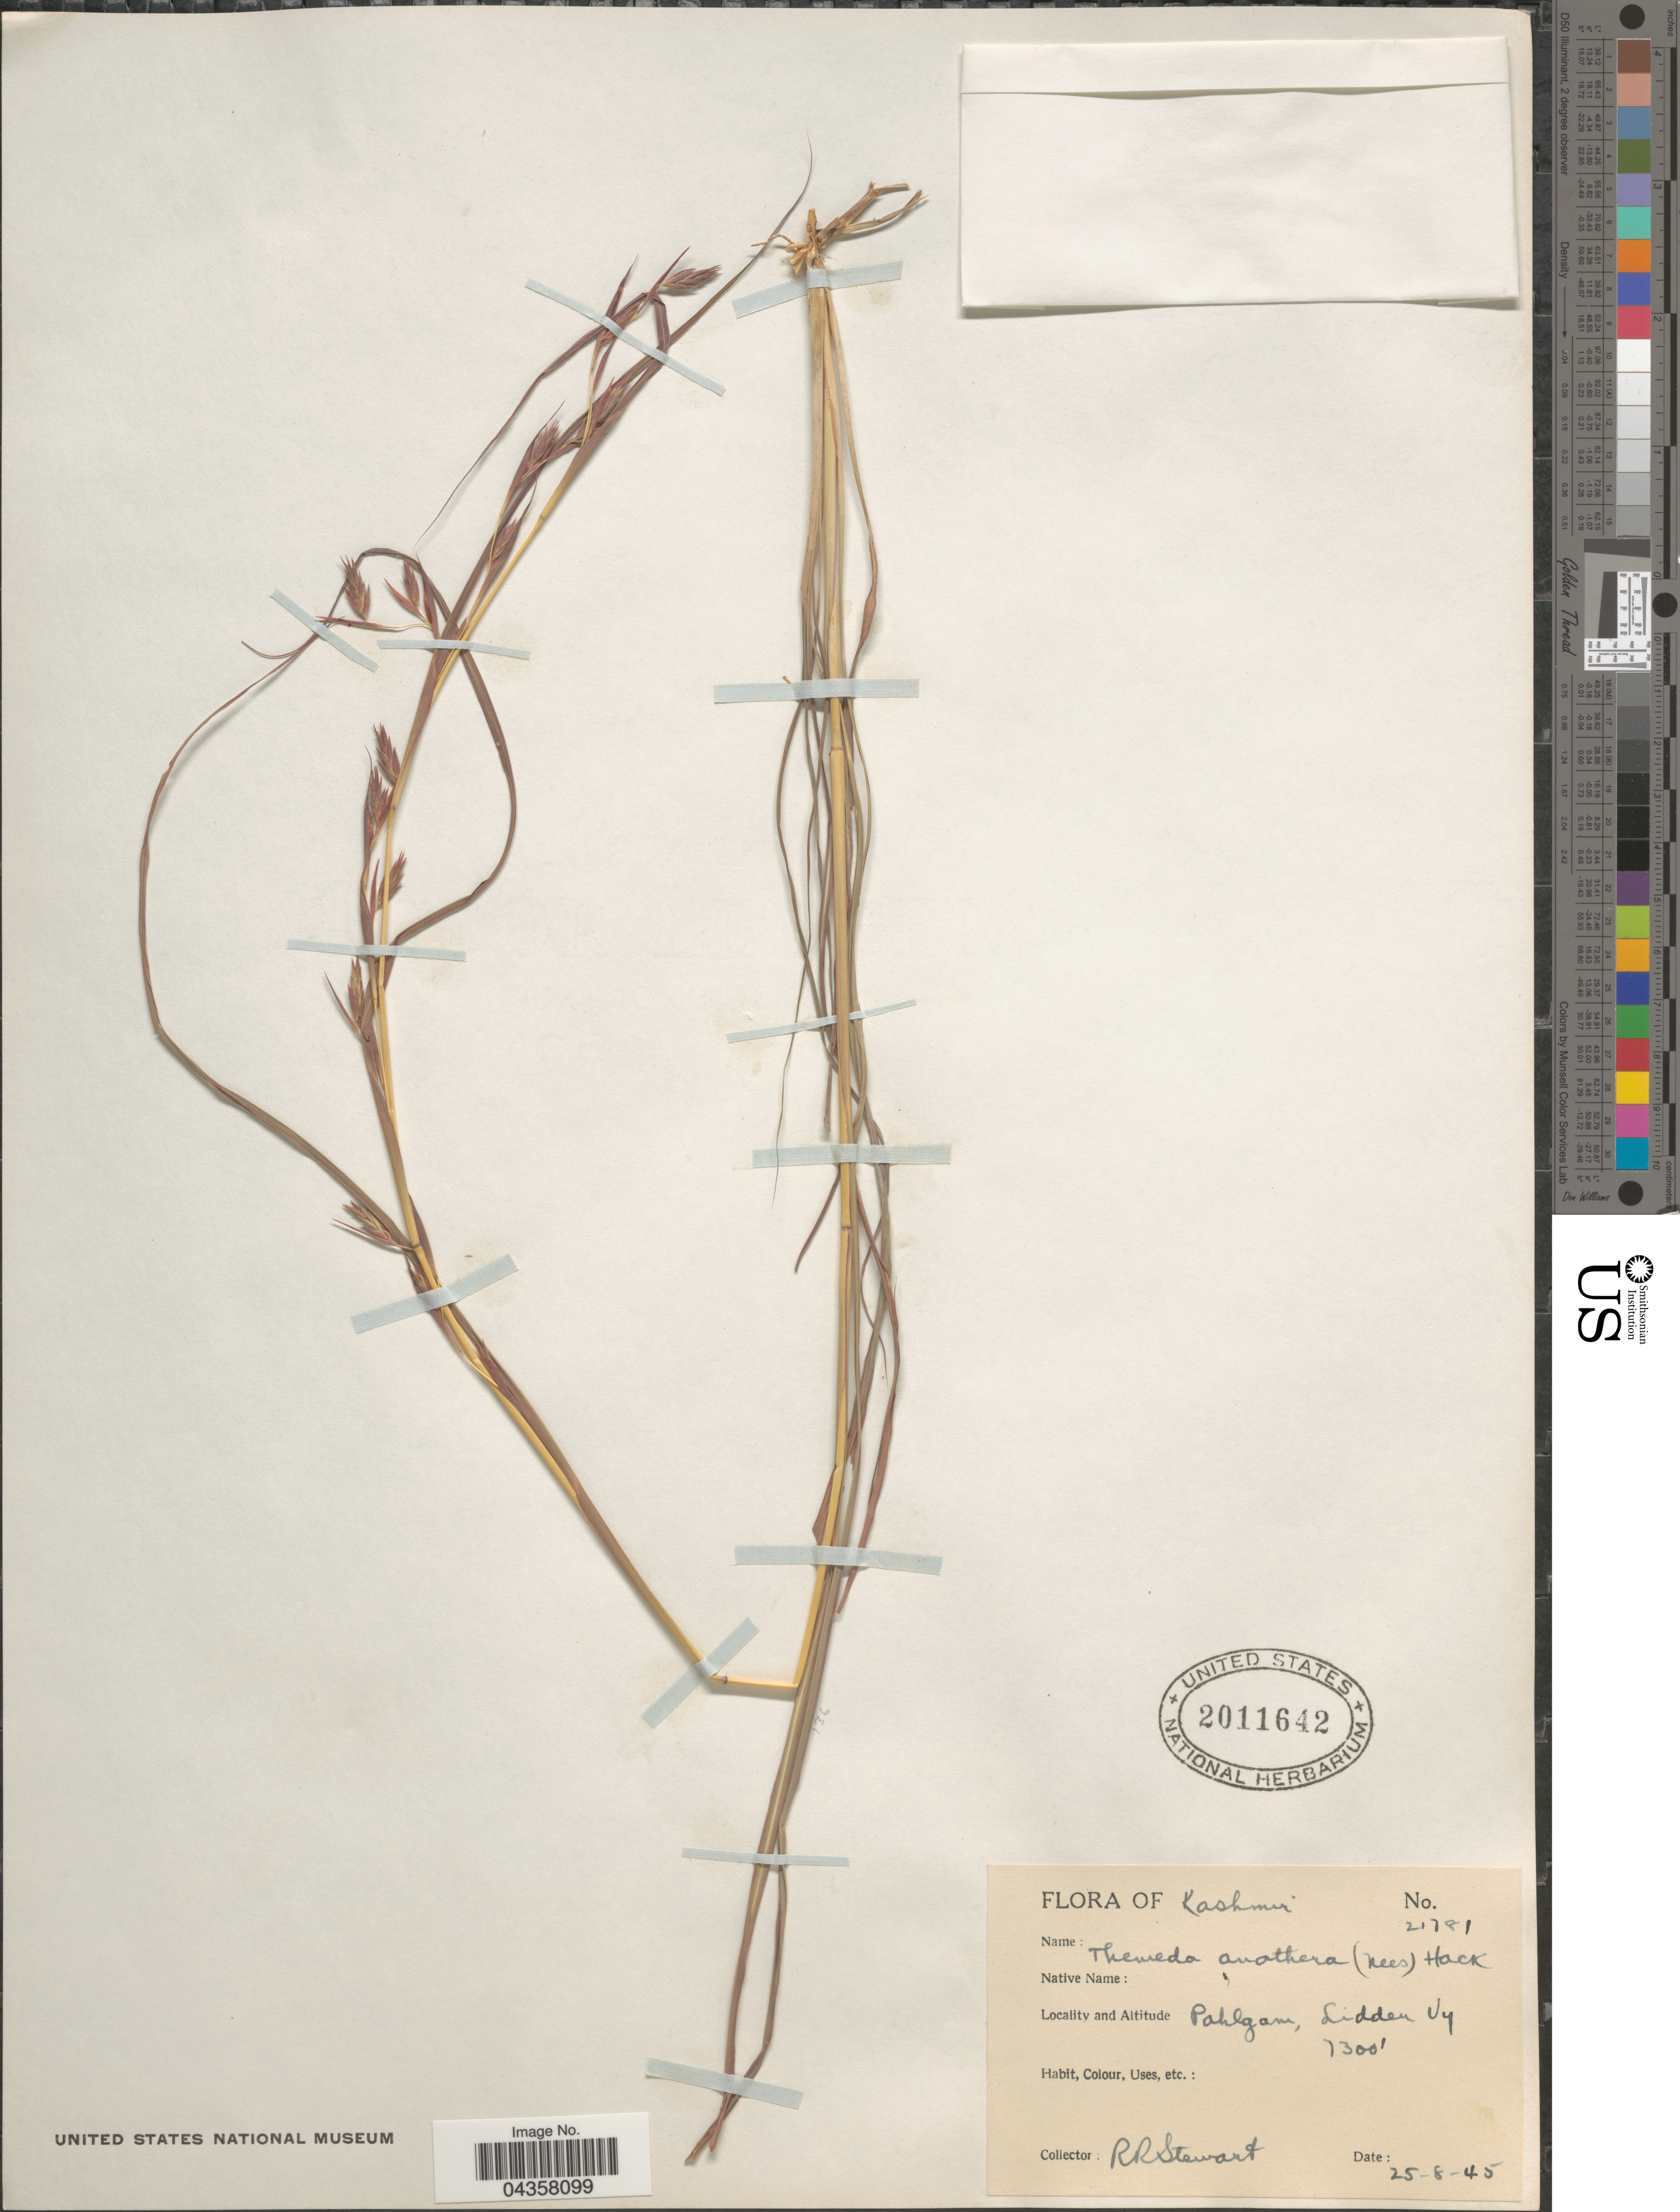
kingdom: Plantae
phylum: Tracheophyta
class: Liliopsida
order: Poales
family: Poaceae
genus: Themeda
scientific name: Themeda anathera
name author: (Nees) Hack.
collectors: R. Stewart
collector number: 21781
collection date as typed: Transcribed d/m/y: 25/8/45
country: India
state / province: Jammu and Kashmir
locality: Kashmir. Pahlgam, Lidder Vy.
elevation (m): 2225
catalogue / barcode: US 2011642